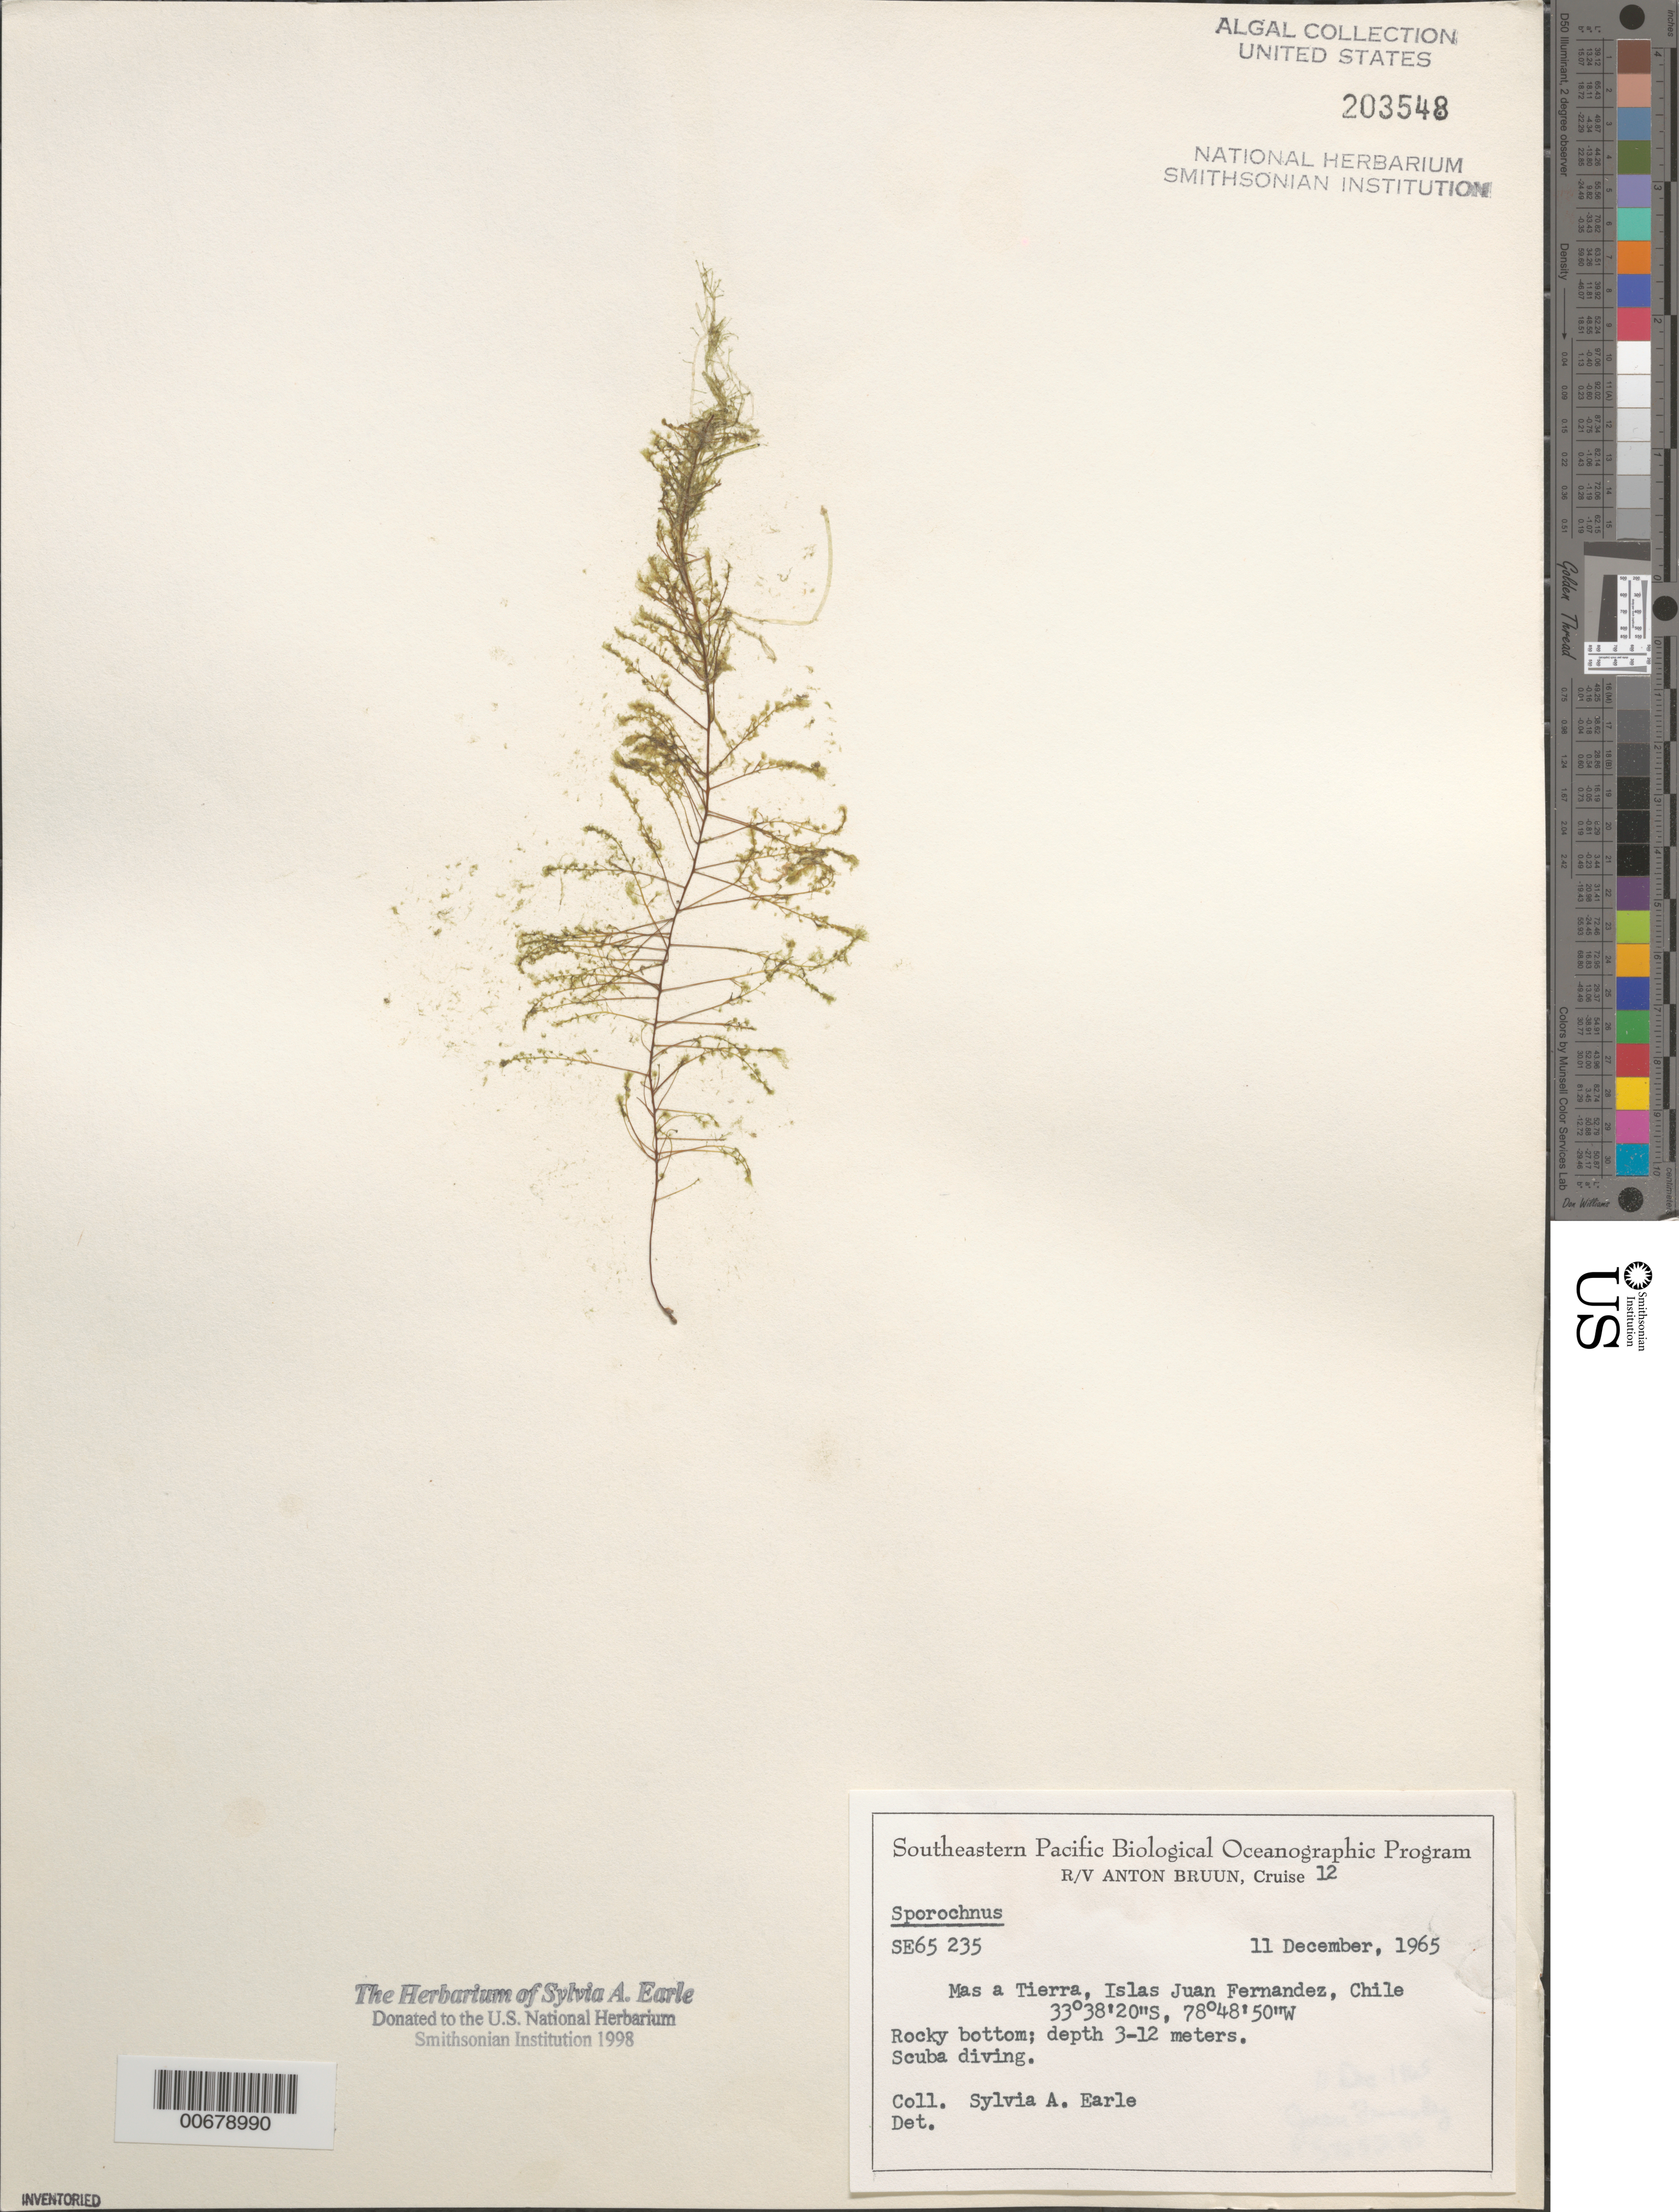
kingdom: Chromista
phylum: Ochrophyta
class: Phaeophyceae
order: Sporochnales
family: Sporochnaceae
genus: Sporochnus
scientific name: Sporochnus sp.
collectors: S. A. Earle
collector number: SE 65235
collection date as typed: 11 Dec 1965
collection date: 1965-12-11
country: Chile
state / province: Valparaíso (V)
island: Isla Más a Tierra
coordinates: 33 38' 20" S, 78 48' 50" W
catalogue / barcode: US 203548